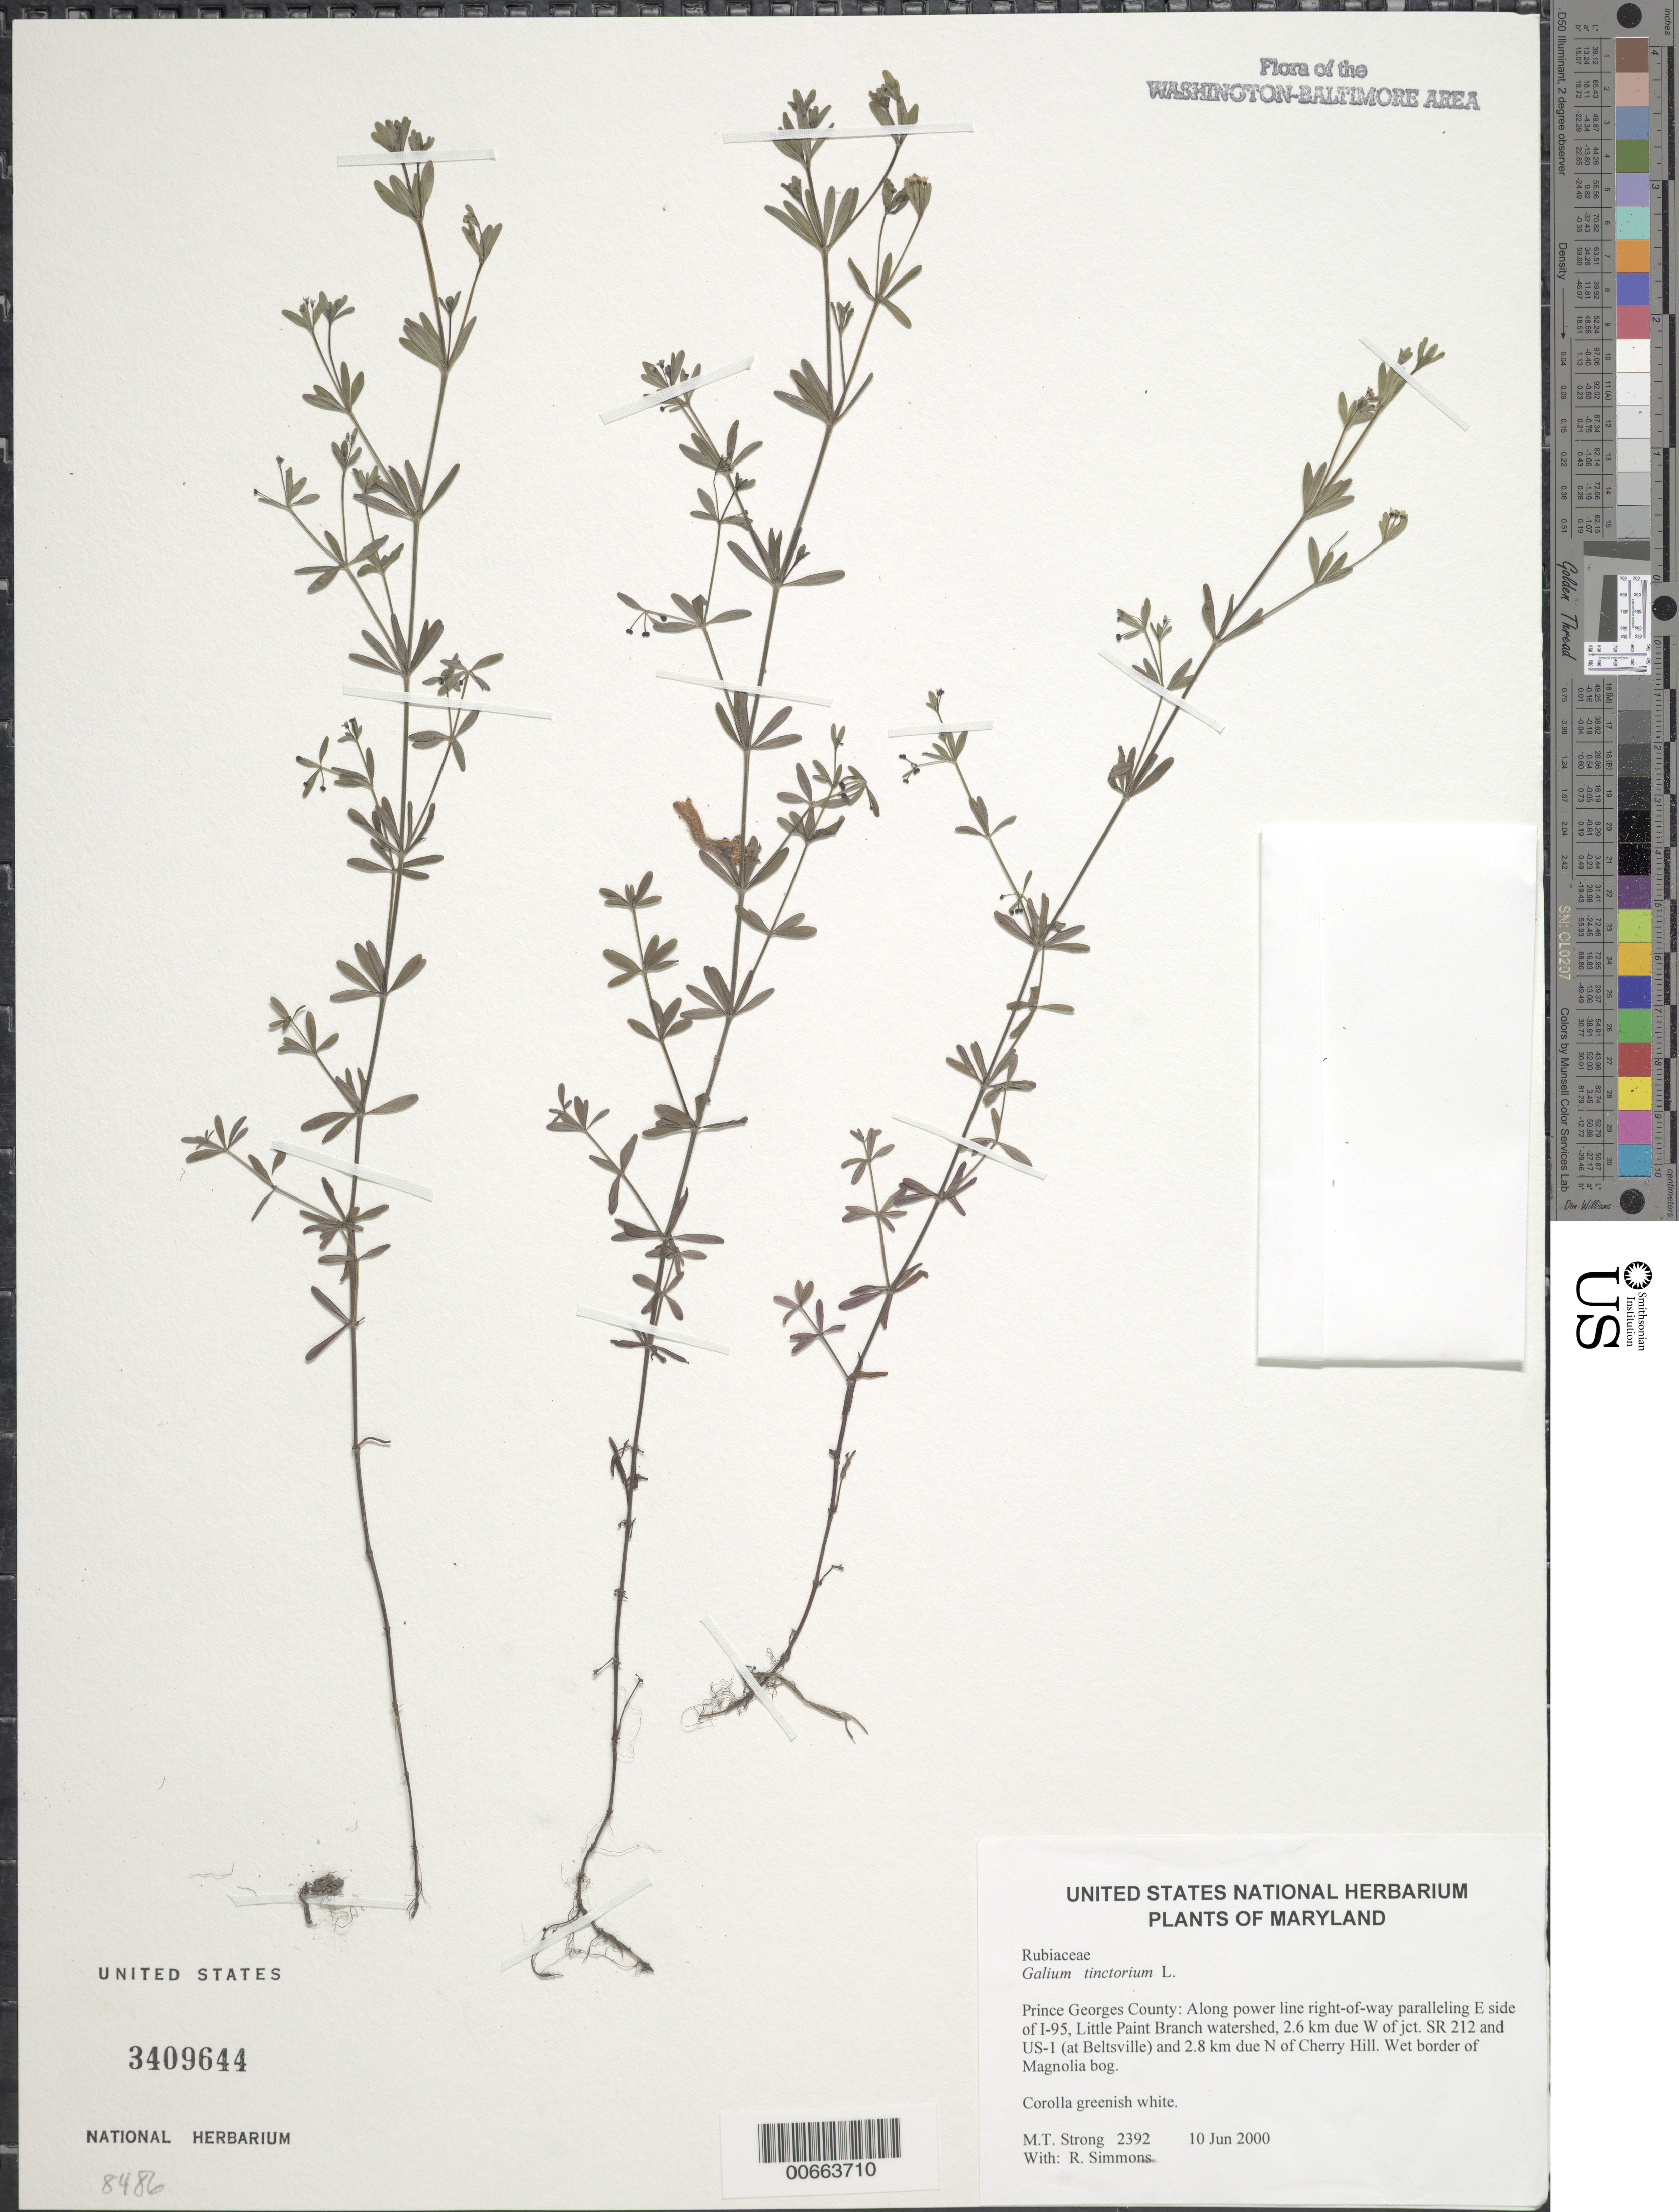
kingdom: Plantae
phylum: Tracheophyta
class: Magnoliopsida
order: Gentianales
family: Rubiaceae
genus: Galium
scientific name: Galium tinctorium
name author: (L.) Scop.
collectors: M. T. Strong & R. Simmons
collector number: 2392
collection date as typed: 10 Jun 2000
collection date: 2000-06-10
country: United States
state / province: Maryland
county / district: Prince George's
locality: Along power line right-of-way paralleling E side of I-95, Little Paint Branch watershed, 2.6 km due W of jct. SR 212 and US-1 (at Beltsville) and 2.8 km due N of Cherry Hill.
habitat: Wet border of Magnolia bog.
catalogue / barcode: US 3409644